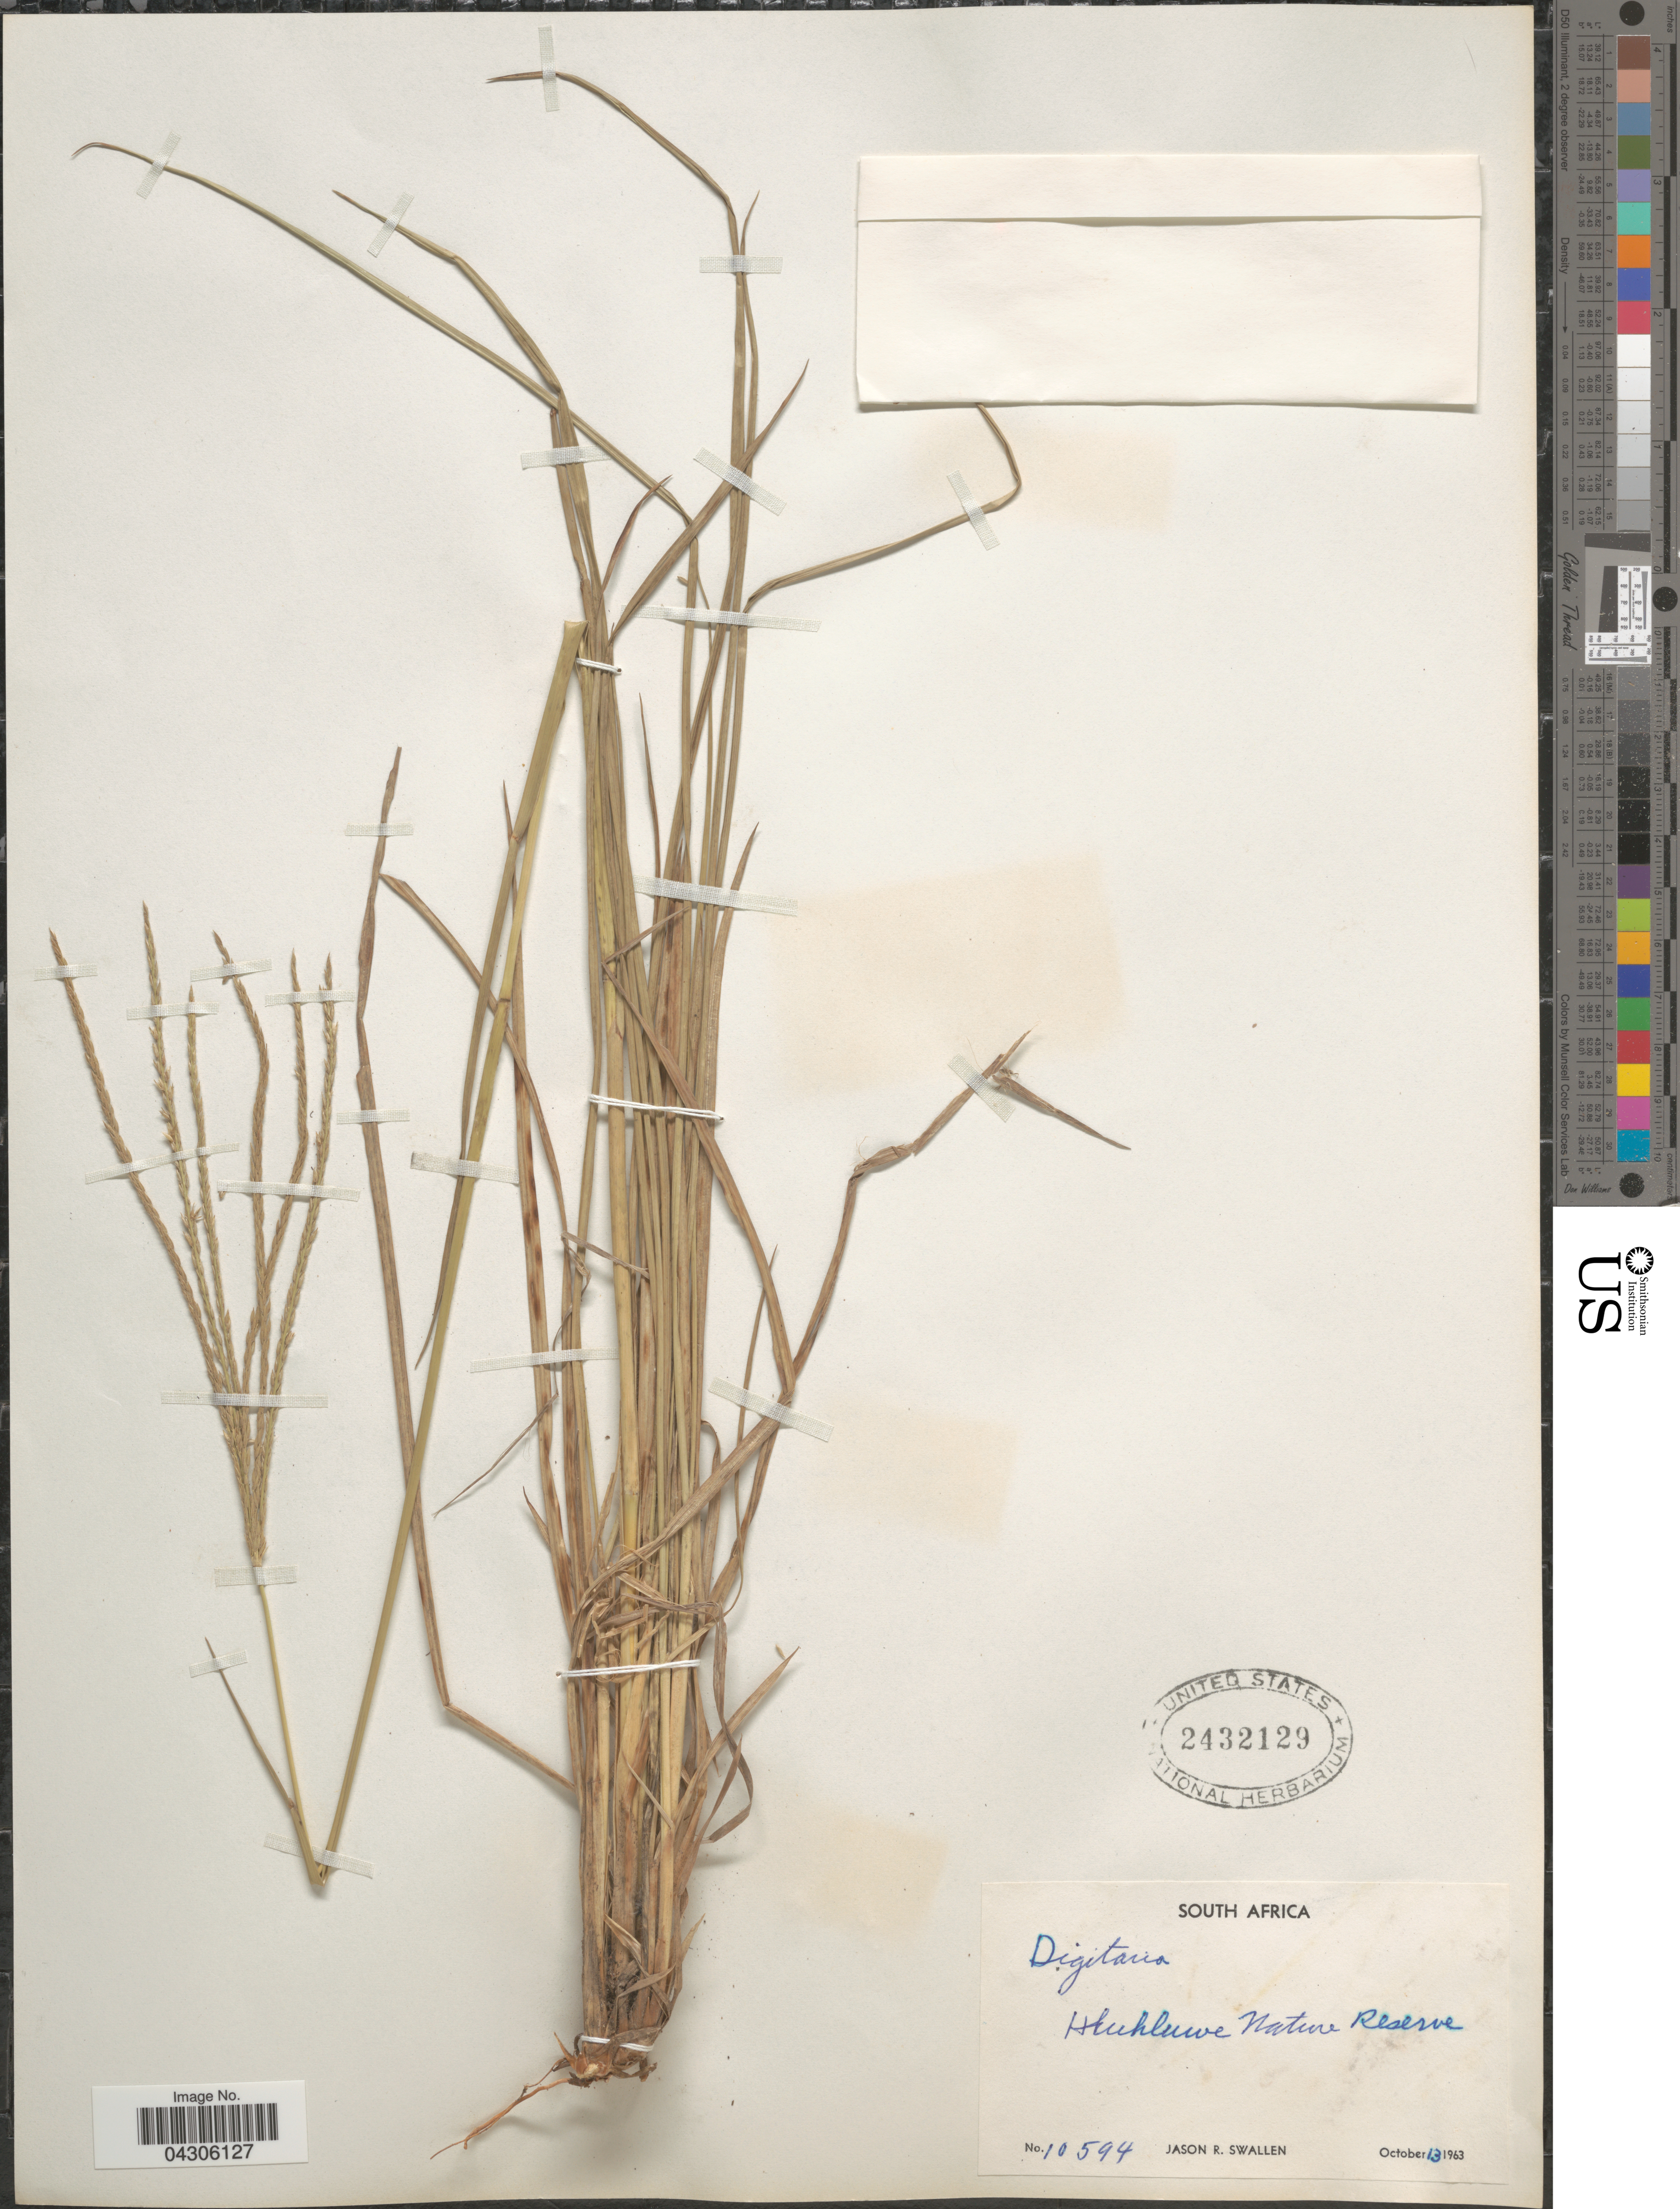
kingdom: Plantae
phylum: Tracheophyta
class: Liliopsida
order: Poales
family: Poaceae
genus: Digitaria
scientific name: Digitaria sp.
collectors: J. R. Swallen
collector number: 10594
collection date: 1963-10-13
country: South Africa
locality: Hluhluwe Nature Reserve.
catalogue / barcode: US 2432129